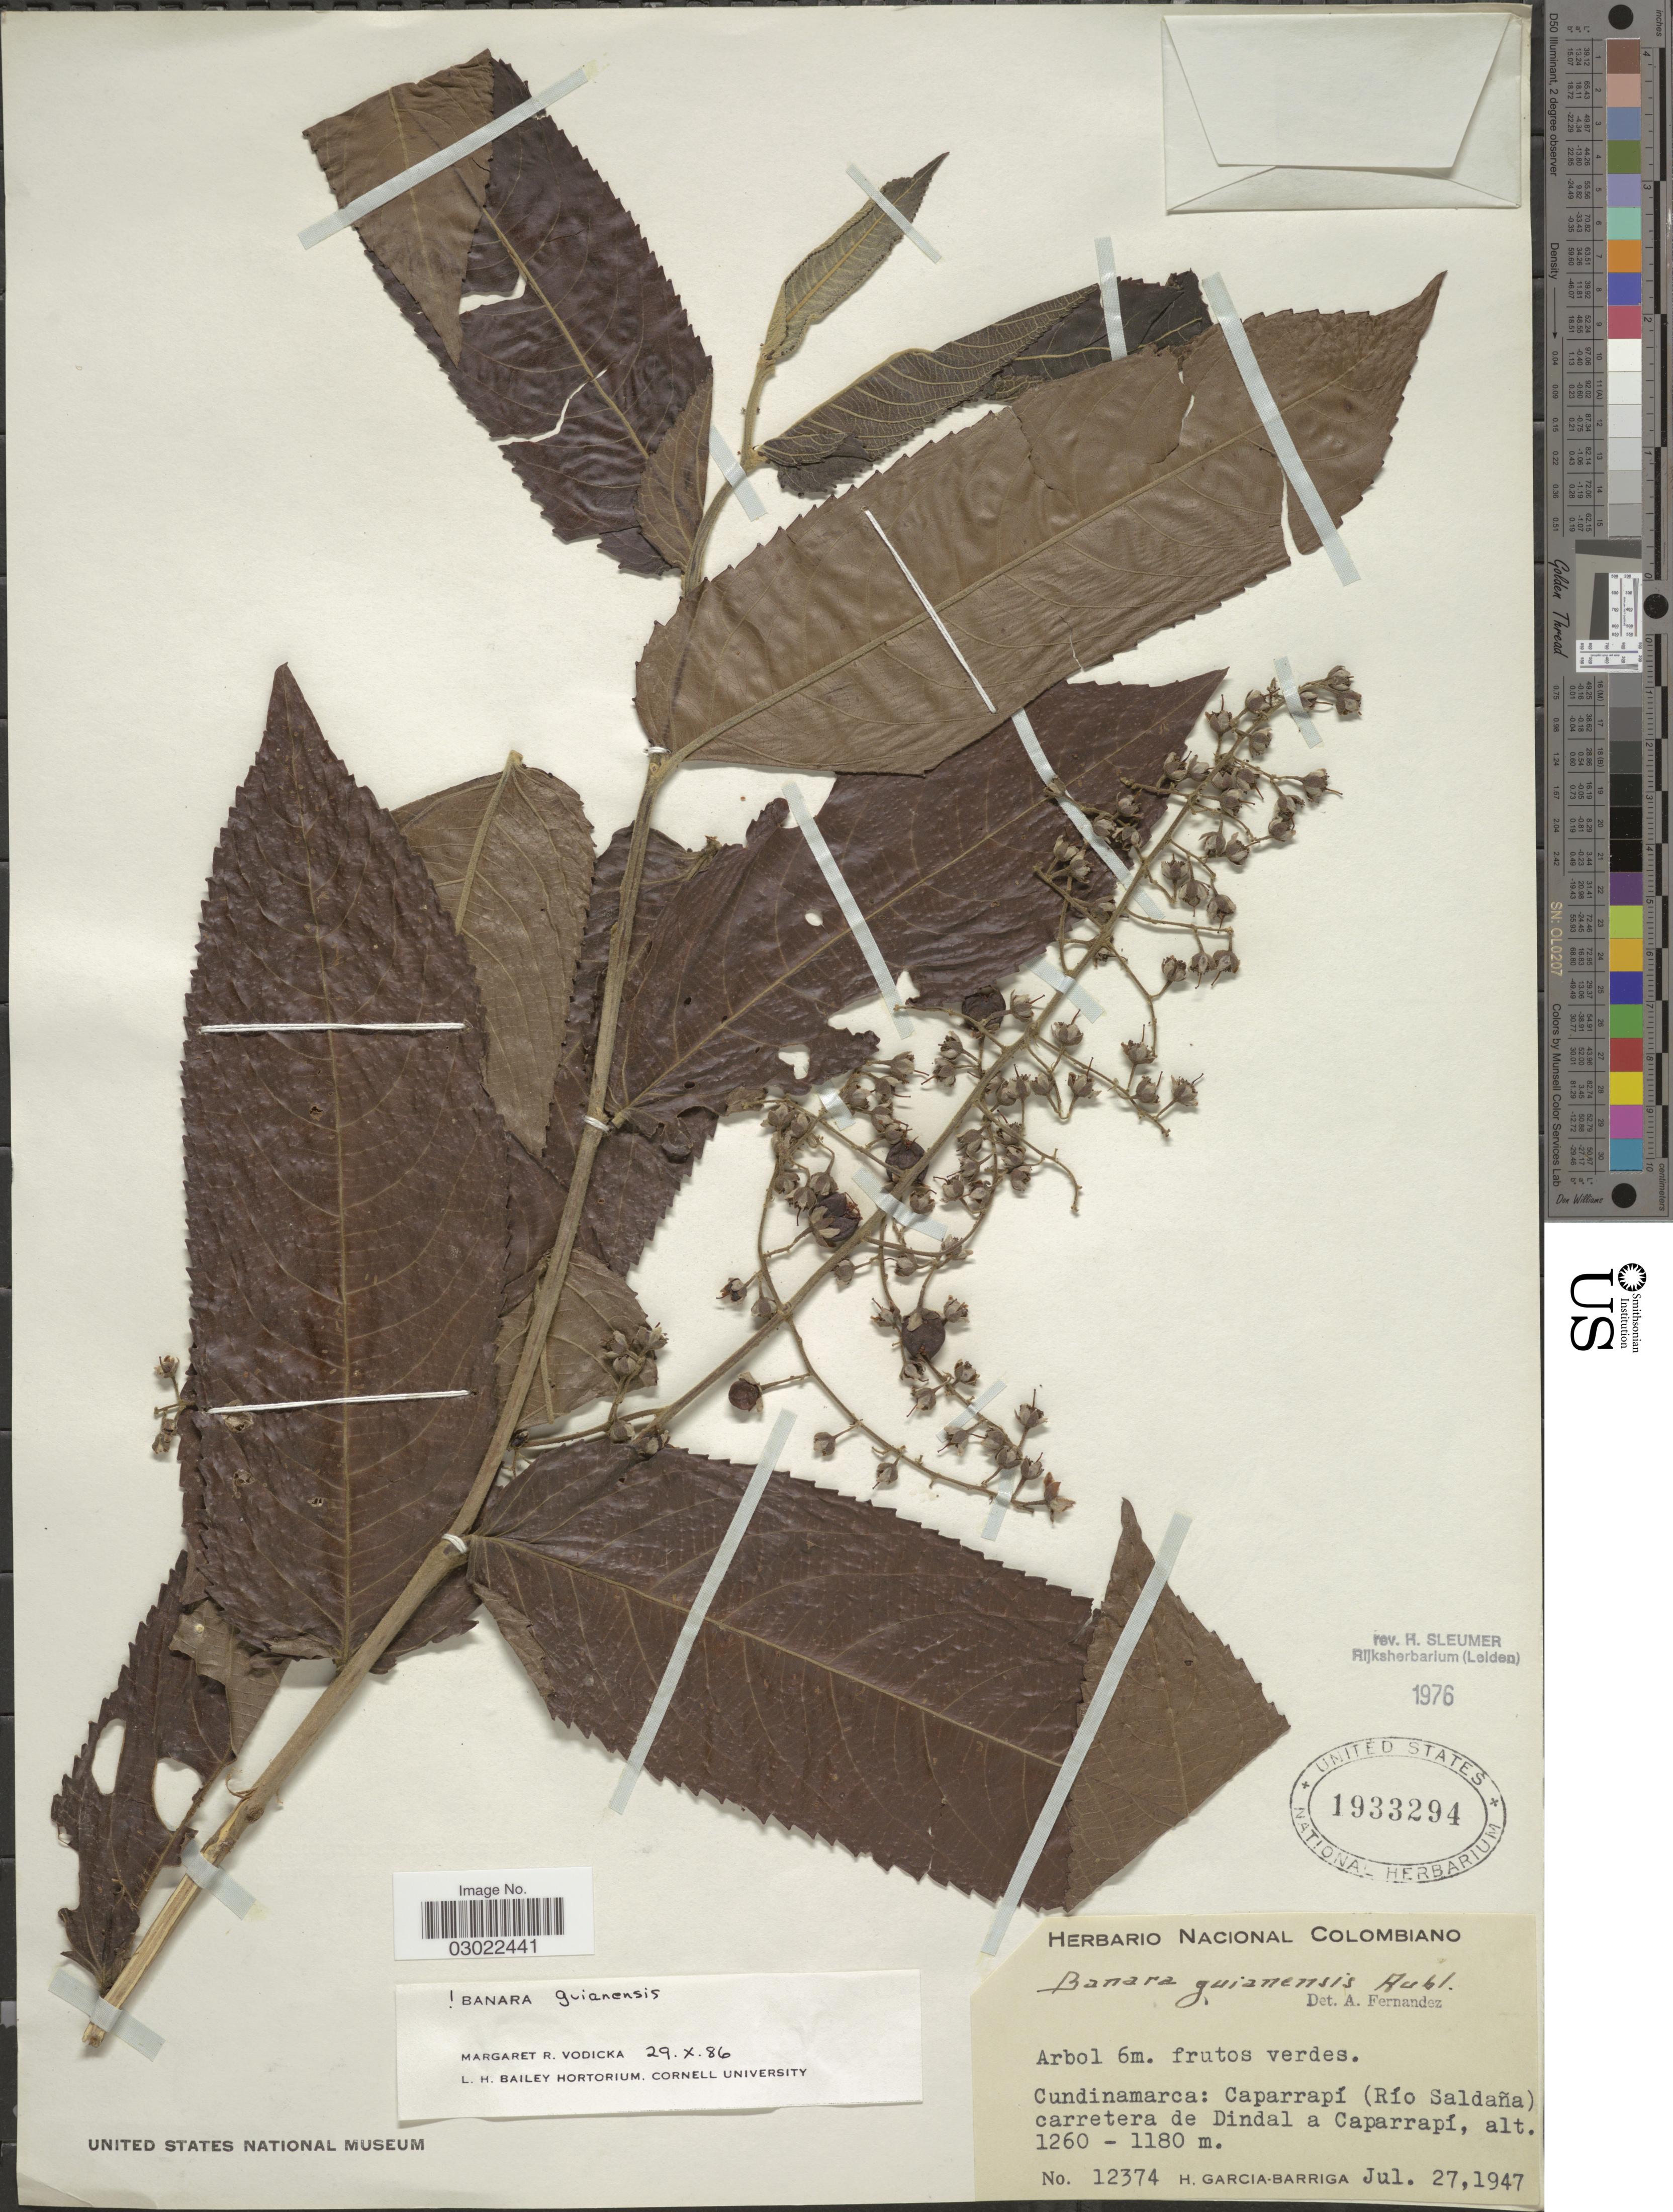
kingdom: Plantae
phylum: Tracheophyta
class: Magnoliopsida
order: Malpighiales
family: Salicaceae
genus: Banara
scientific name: Banara guianensis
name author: Aubl.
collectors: H. García Barriga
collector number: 12374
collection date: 1947-07-27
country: Colombia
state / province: Cundinamarca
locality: Caparrapí (Río Saldaña) carretera de Dindal a Caparrapí.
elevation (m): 1180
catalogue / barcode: US 1933294